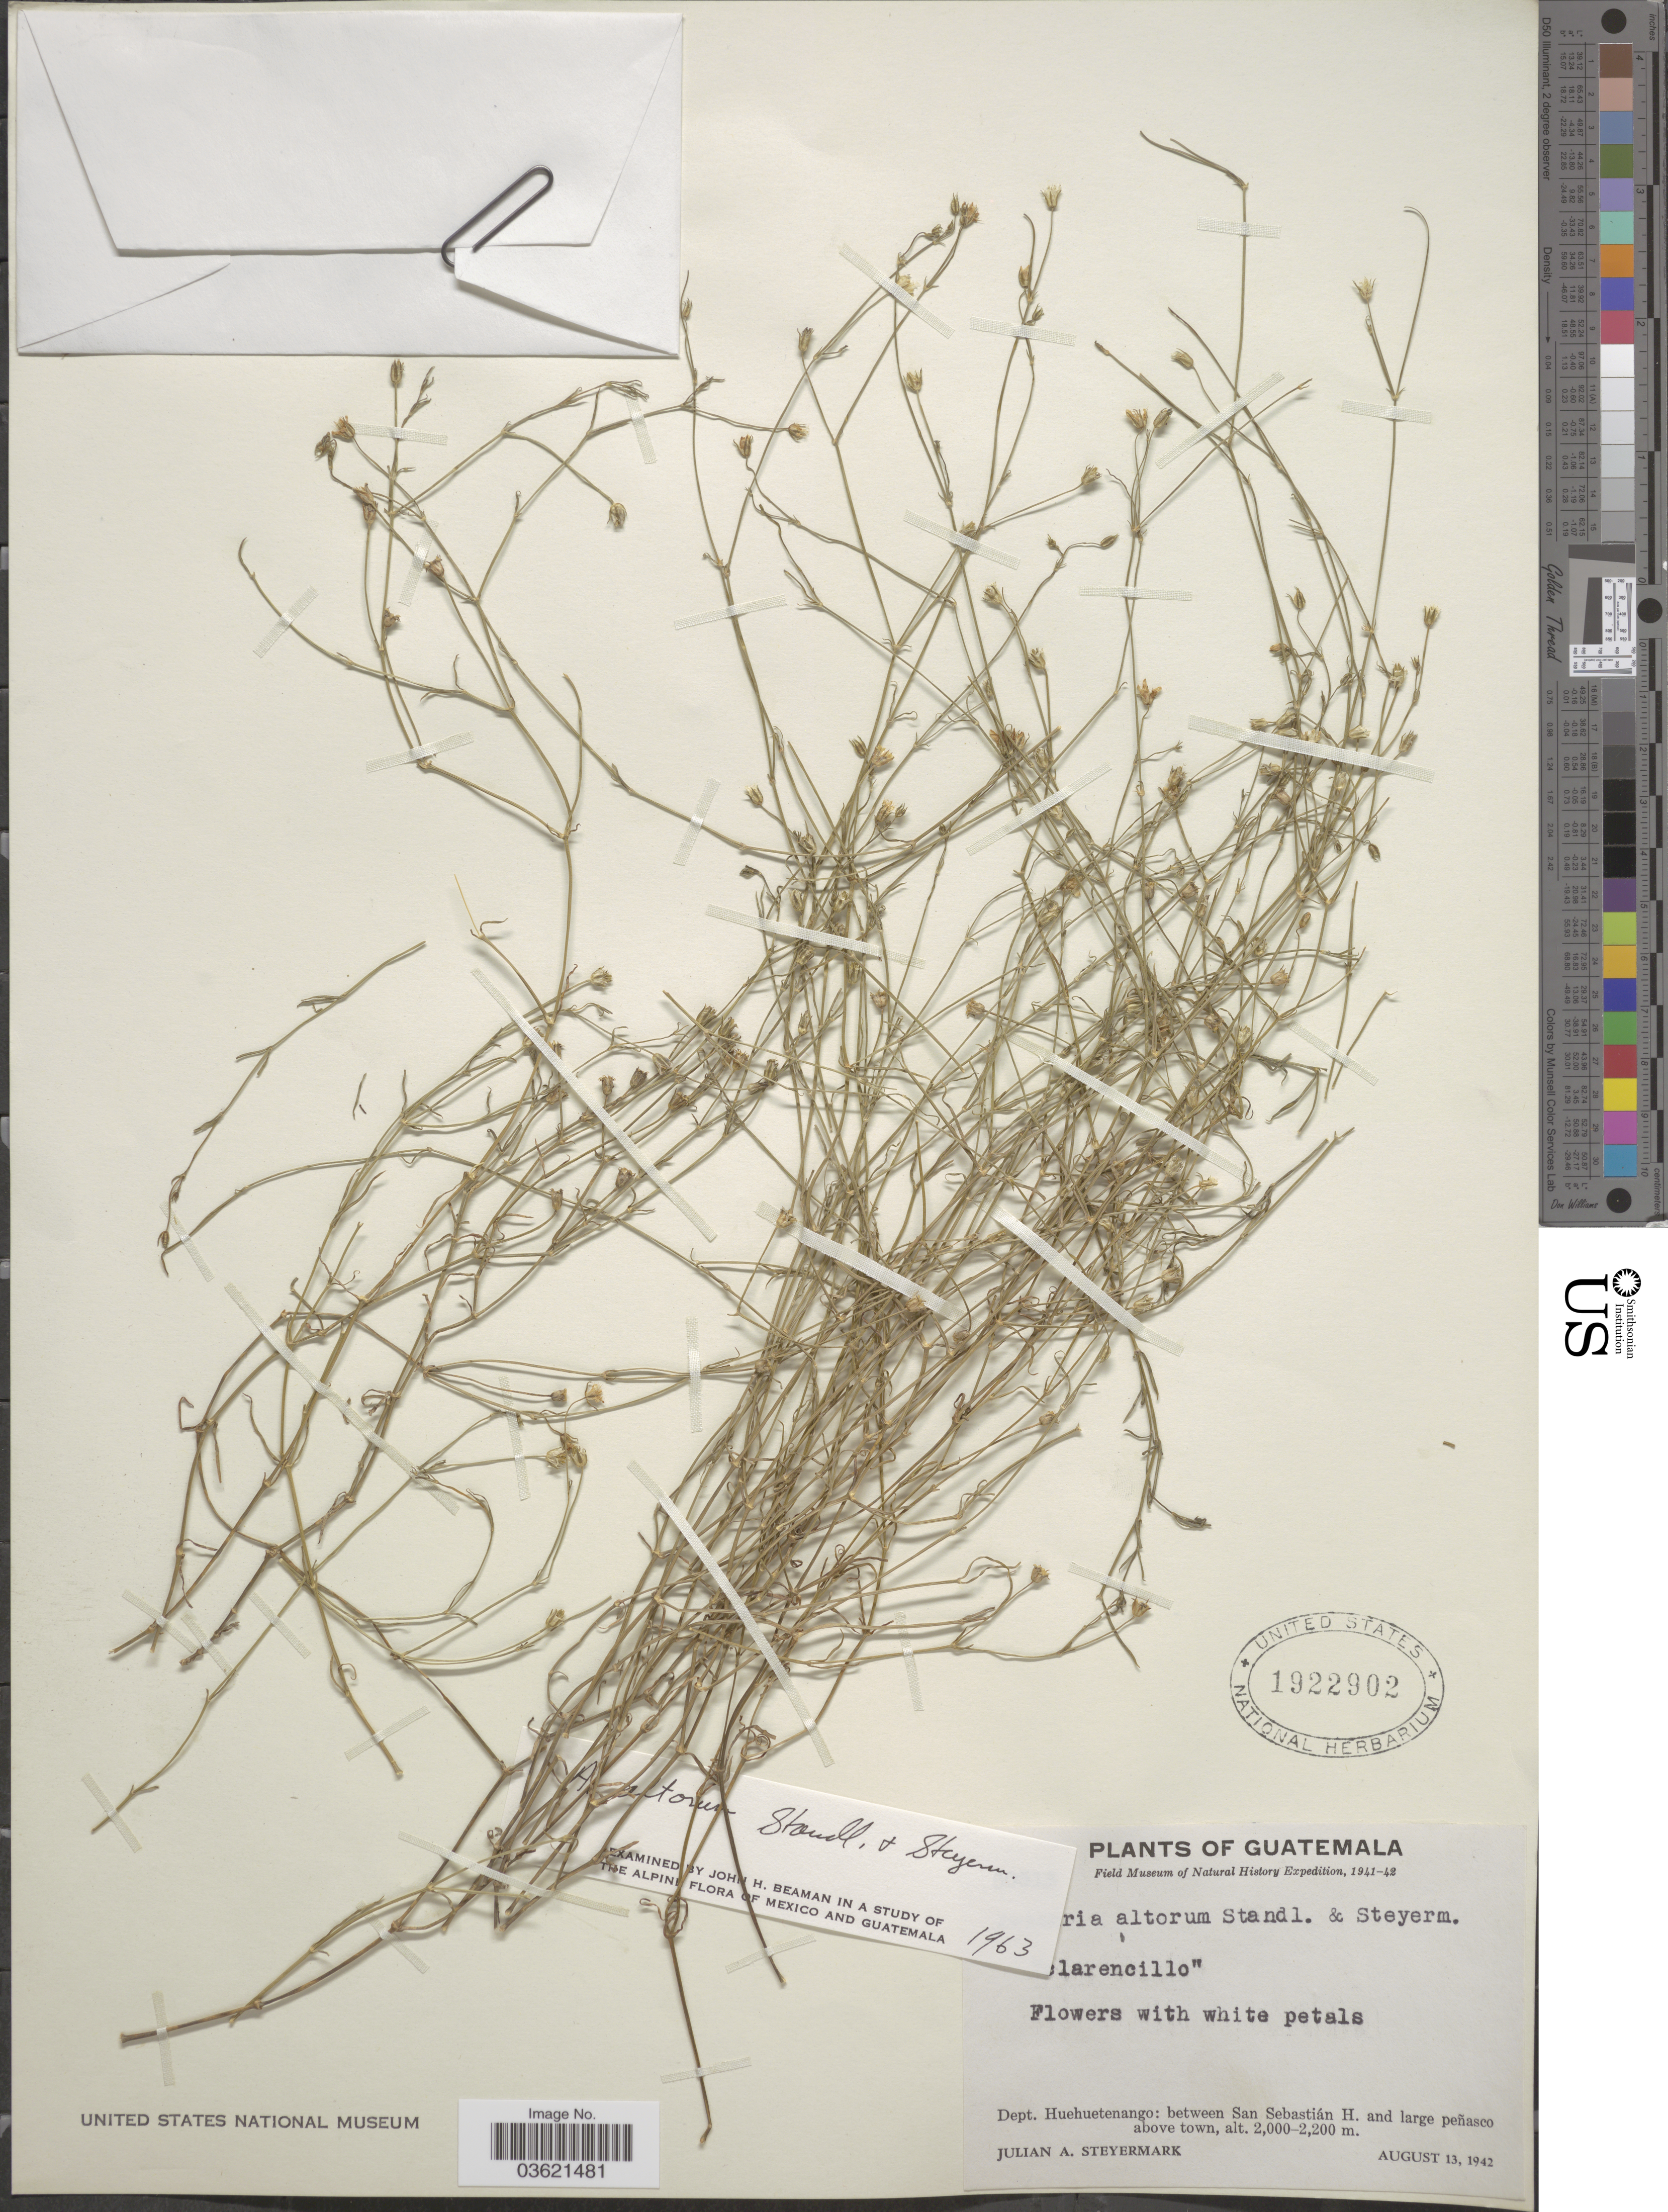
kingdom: Plantae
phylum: Tracheophyta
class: Magnoliopsida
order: Caryophyllales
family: Caryophyllaceae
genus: Arenaria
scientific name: Arenaria altorum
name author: Standl. & Steyerm.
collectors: J. Steyermark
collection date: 1942-08-13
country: Guatemala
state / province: Huehuetenango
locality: Dept. Huehuetenango: between San Sebastián H. and large peñasco above town.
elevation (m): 2000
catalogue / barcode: US 1922902